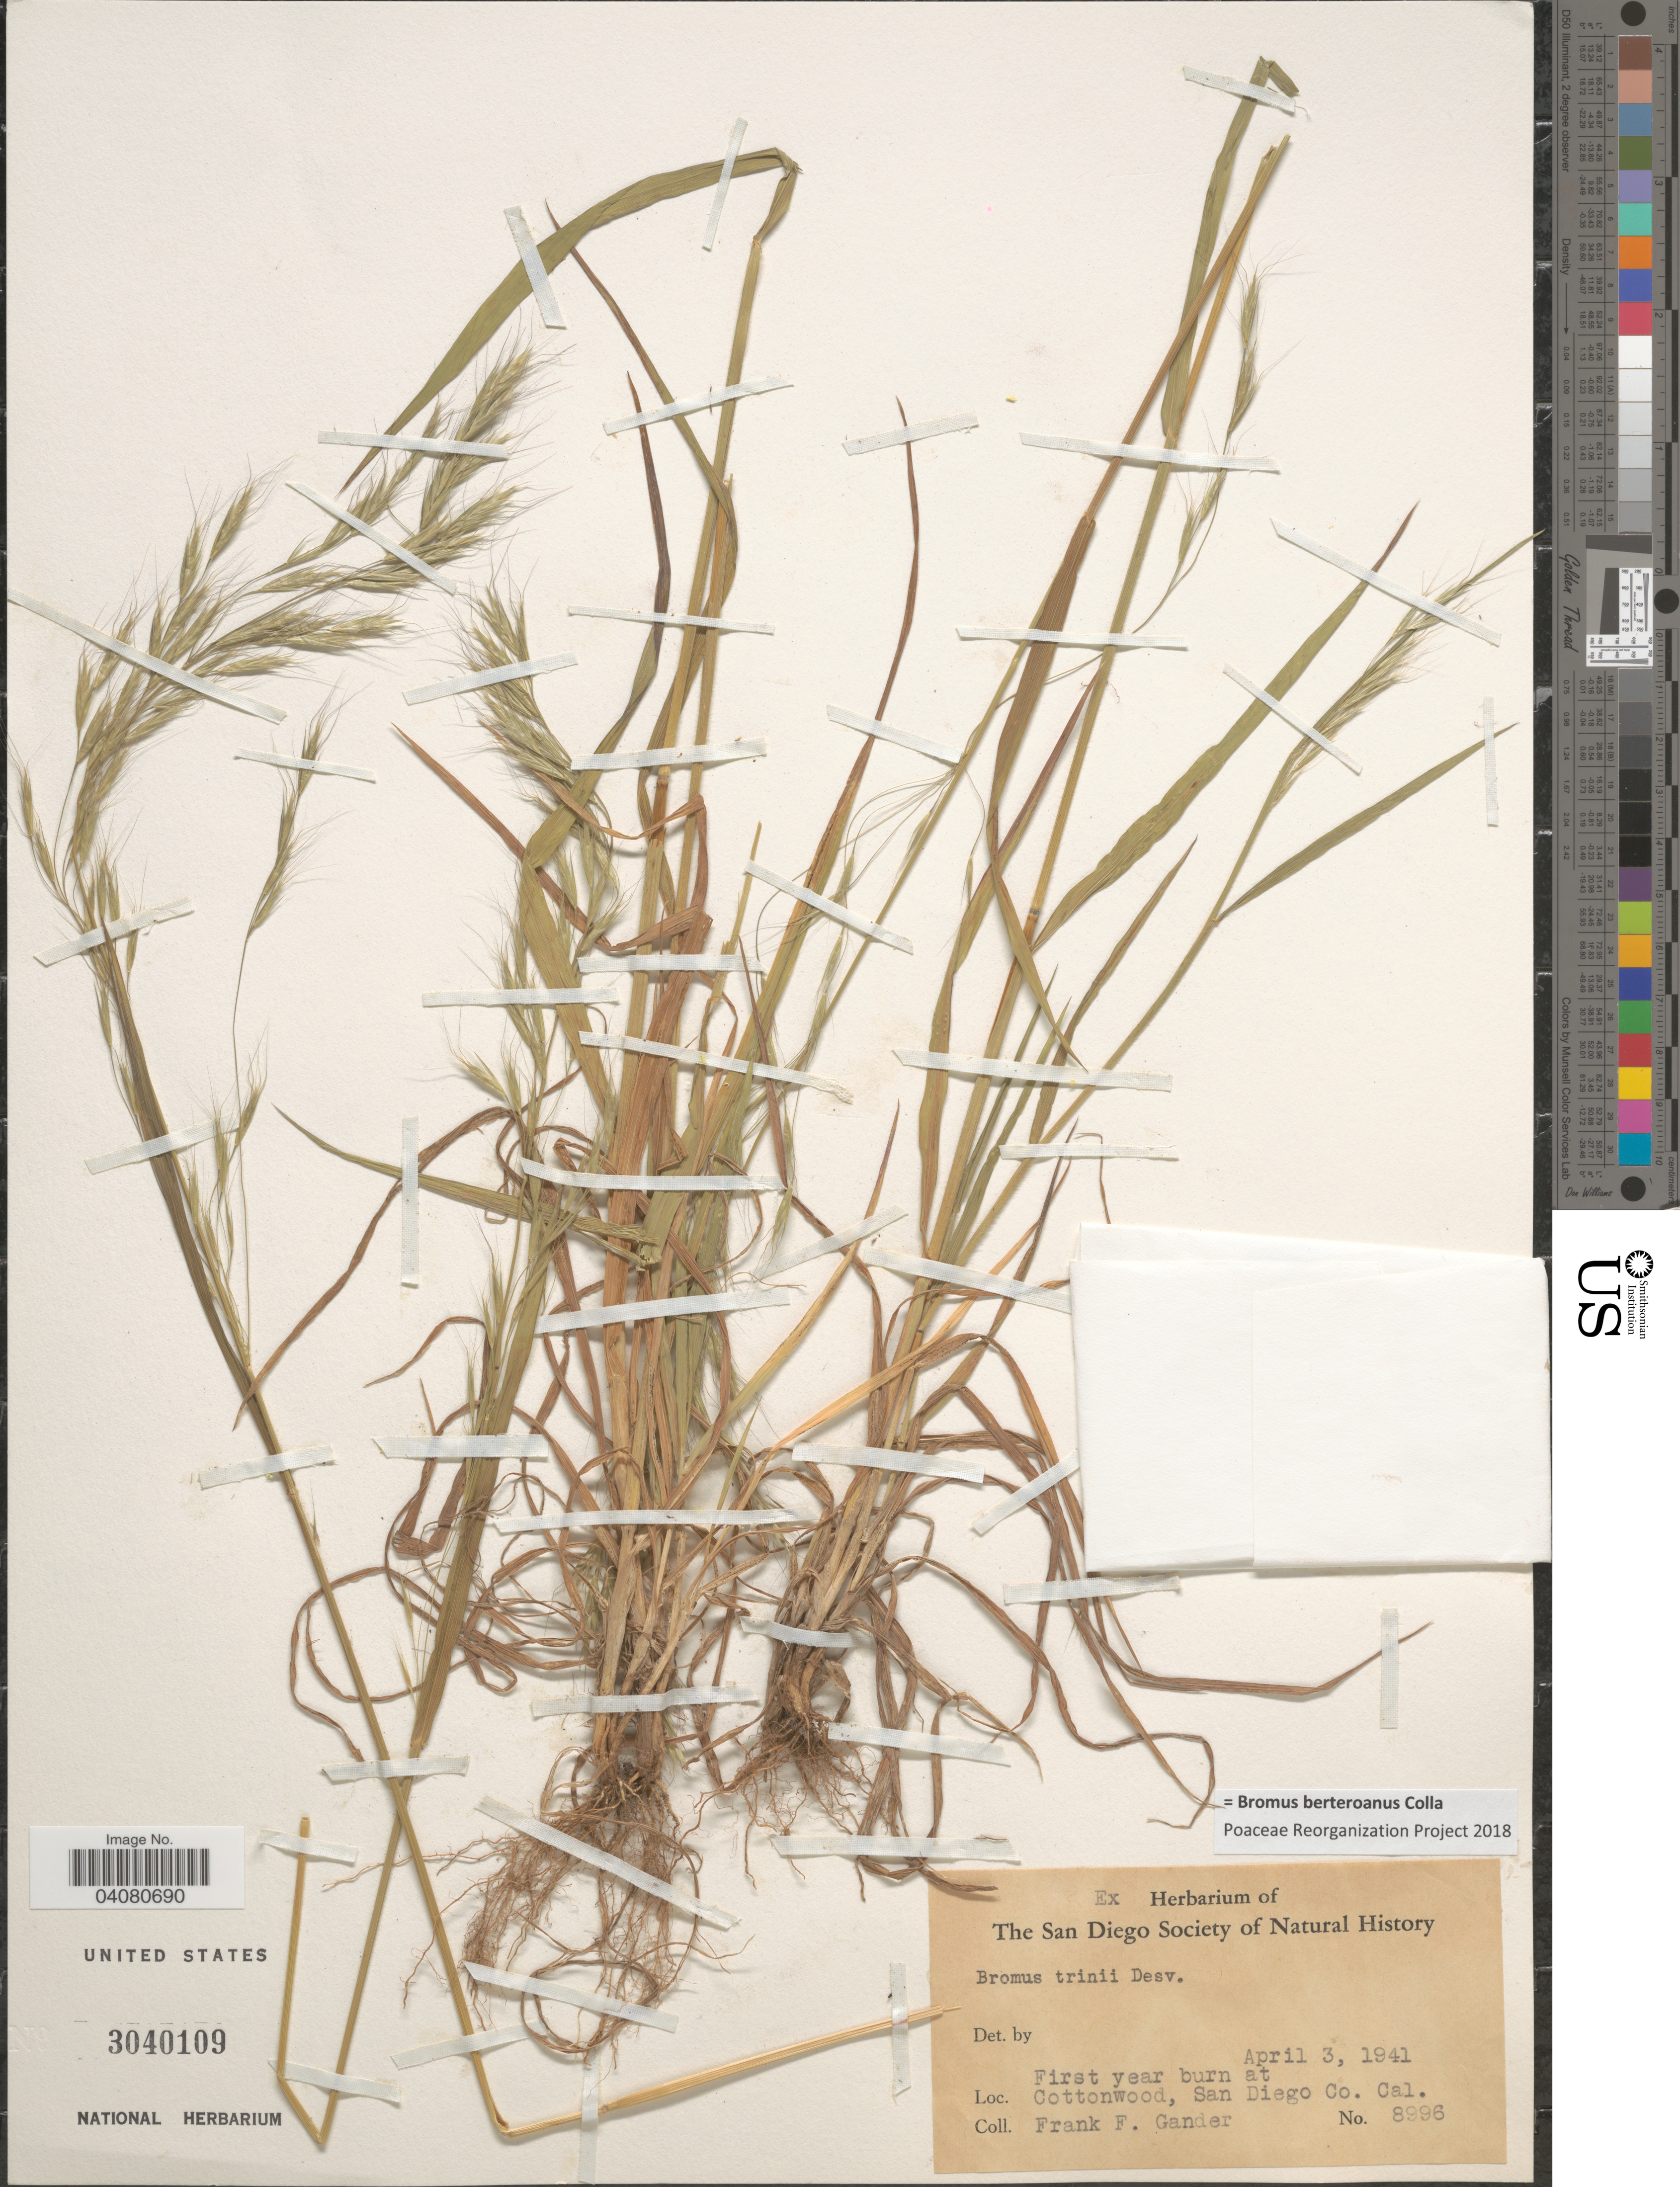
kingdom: Plantae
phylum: Tracheophyta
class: Liliopsida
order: Poales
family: Poaceae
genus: Bromus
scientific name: Bromus berteroanus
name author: Colla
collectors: F. Gander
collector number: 8996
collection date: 1941-04-03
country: United States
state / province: California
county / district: San Diego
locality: First year burn at Cottonwood, San Diego Co.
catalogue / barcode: US 3040109